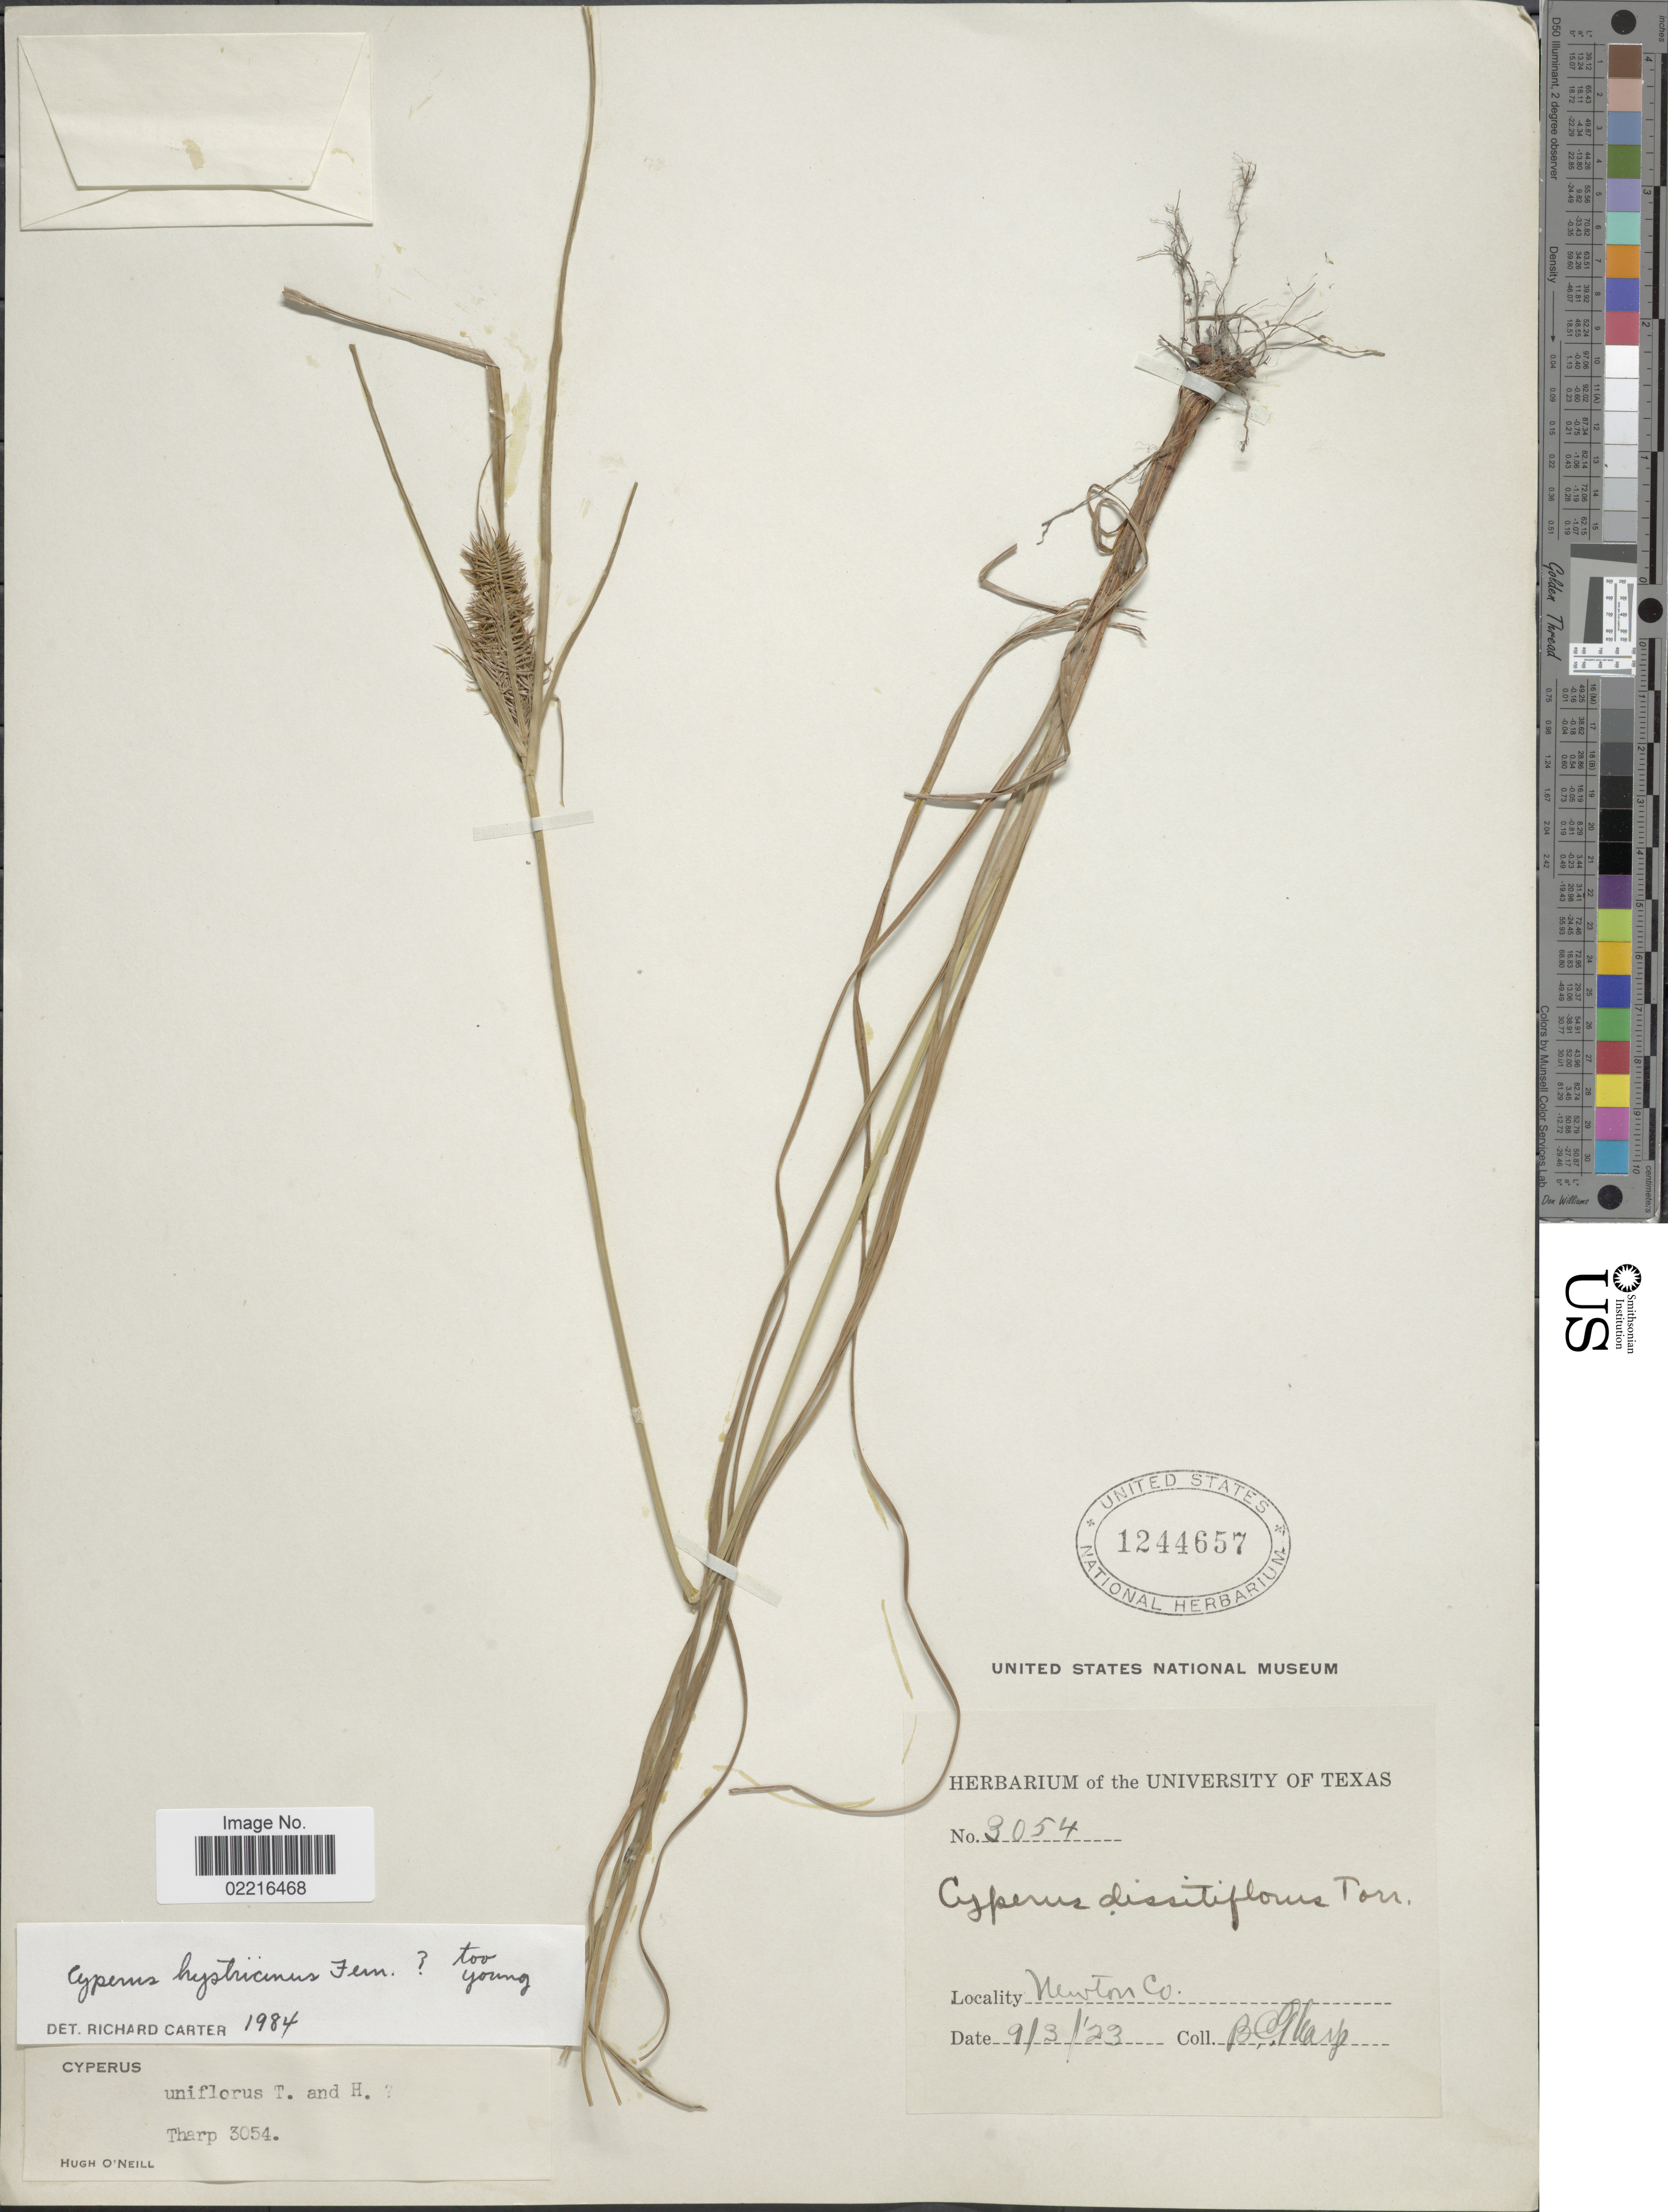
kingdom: Plantae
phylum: Tracheophyta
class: Liliopsida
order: Poales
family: Cyperaceae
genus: Cyperus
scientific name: Cyperus hystricinus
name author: Fernald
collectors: B. C. Tharp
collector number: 3054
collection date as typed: Transcribed d/m/y: 3/9/23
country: United States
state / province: Texas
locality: Newton Co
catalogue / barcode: US 1244657